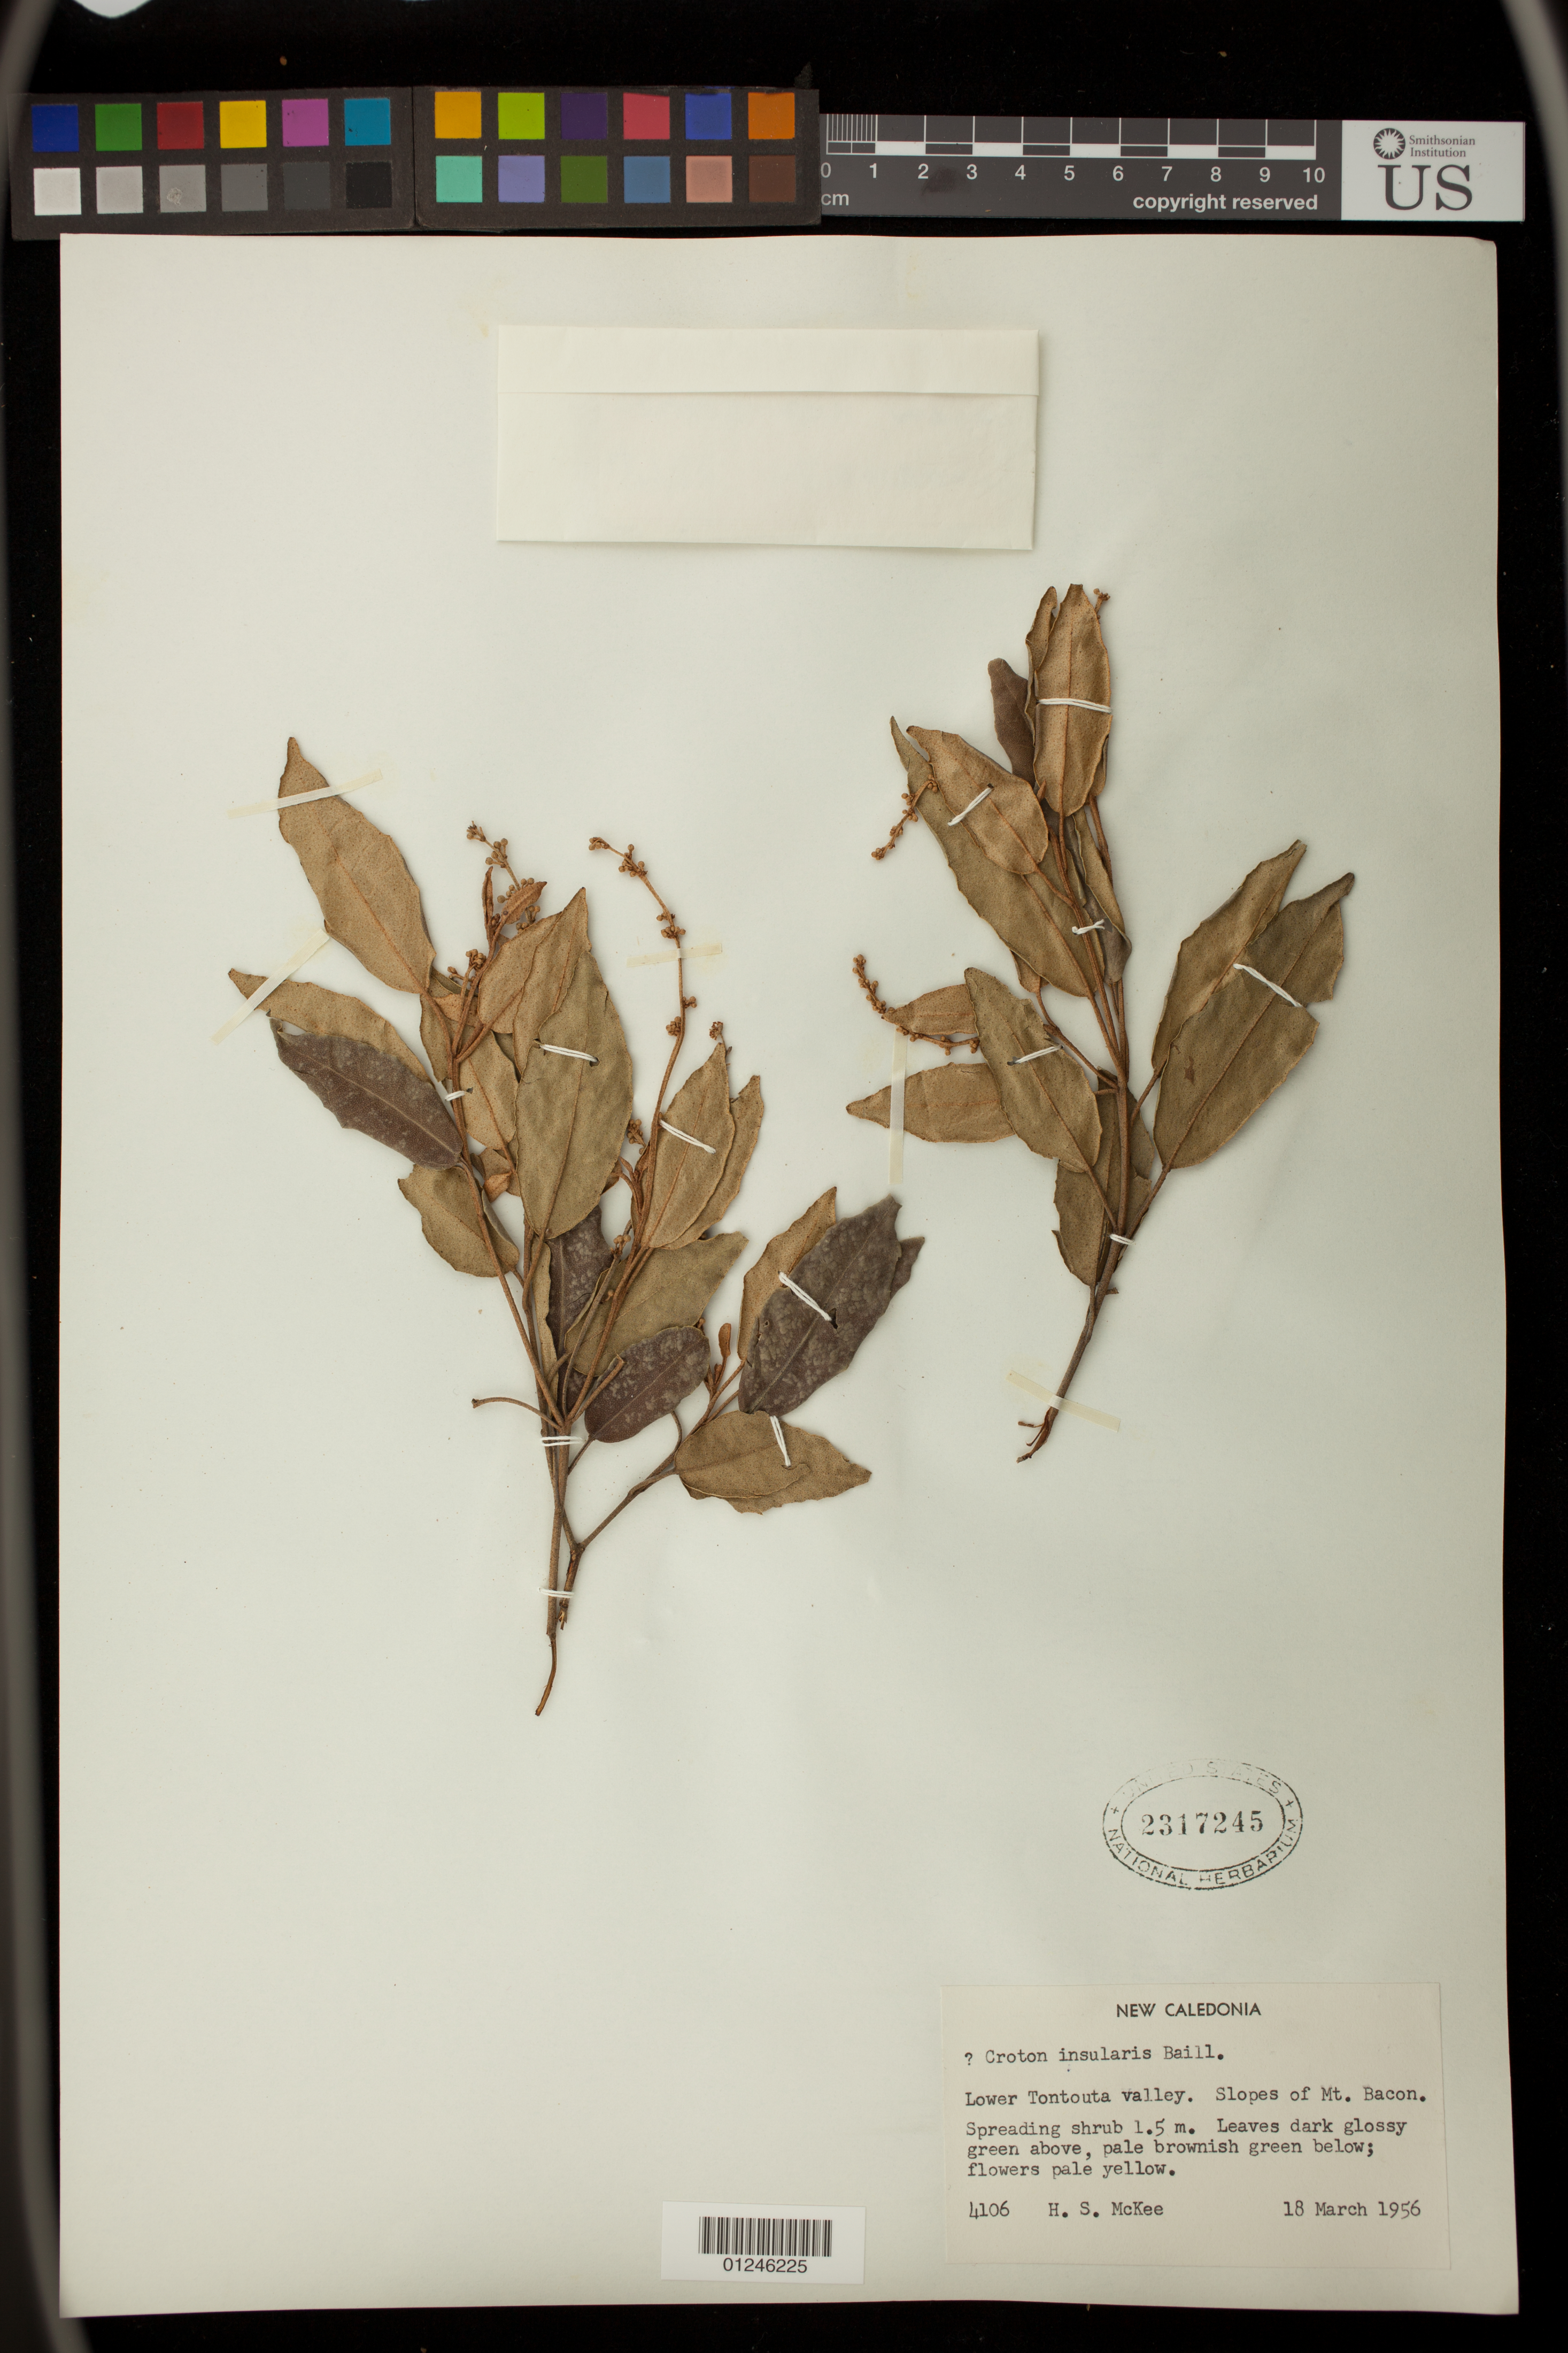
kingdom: Plantae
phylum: Tracheophyta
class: Magnoliopsida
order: Malpighiales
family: Euphorbiaceae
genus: Croton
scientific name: Croton insularis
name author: Baill.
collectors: H. S. McKee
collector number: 4106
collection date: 1956-03-18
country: New Caledonia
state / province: South Province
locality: Lower Tontouta valley, Slopes of Mt. Bacon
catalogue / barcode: US 2317245